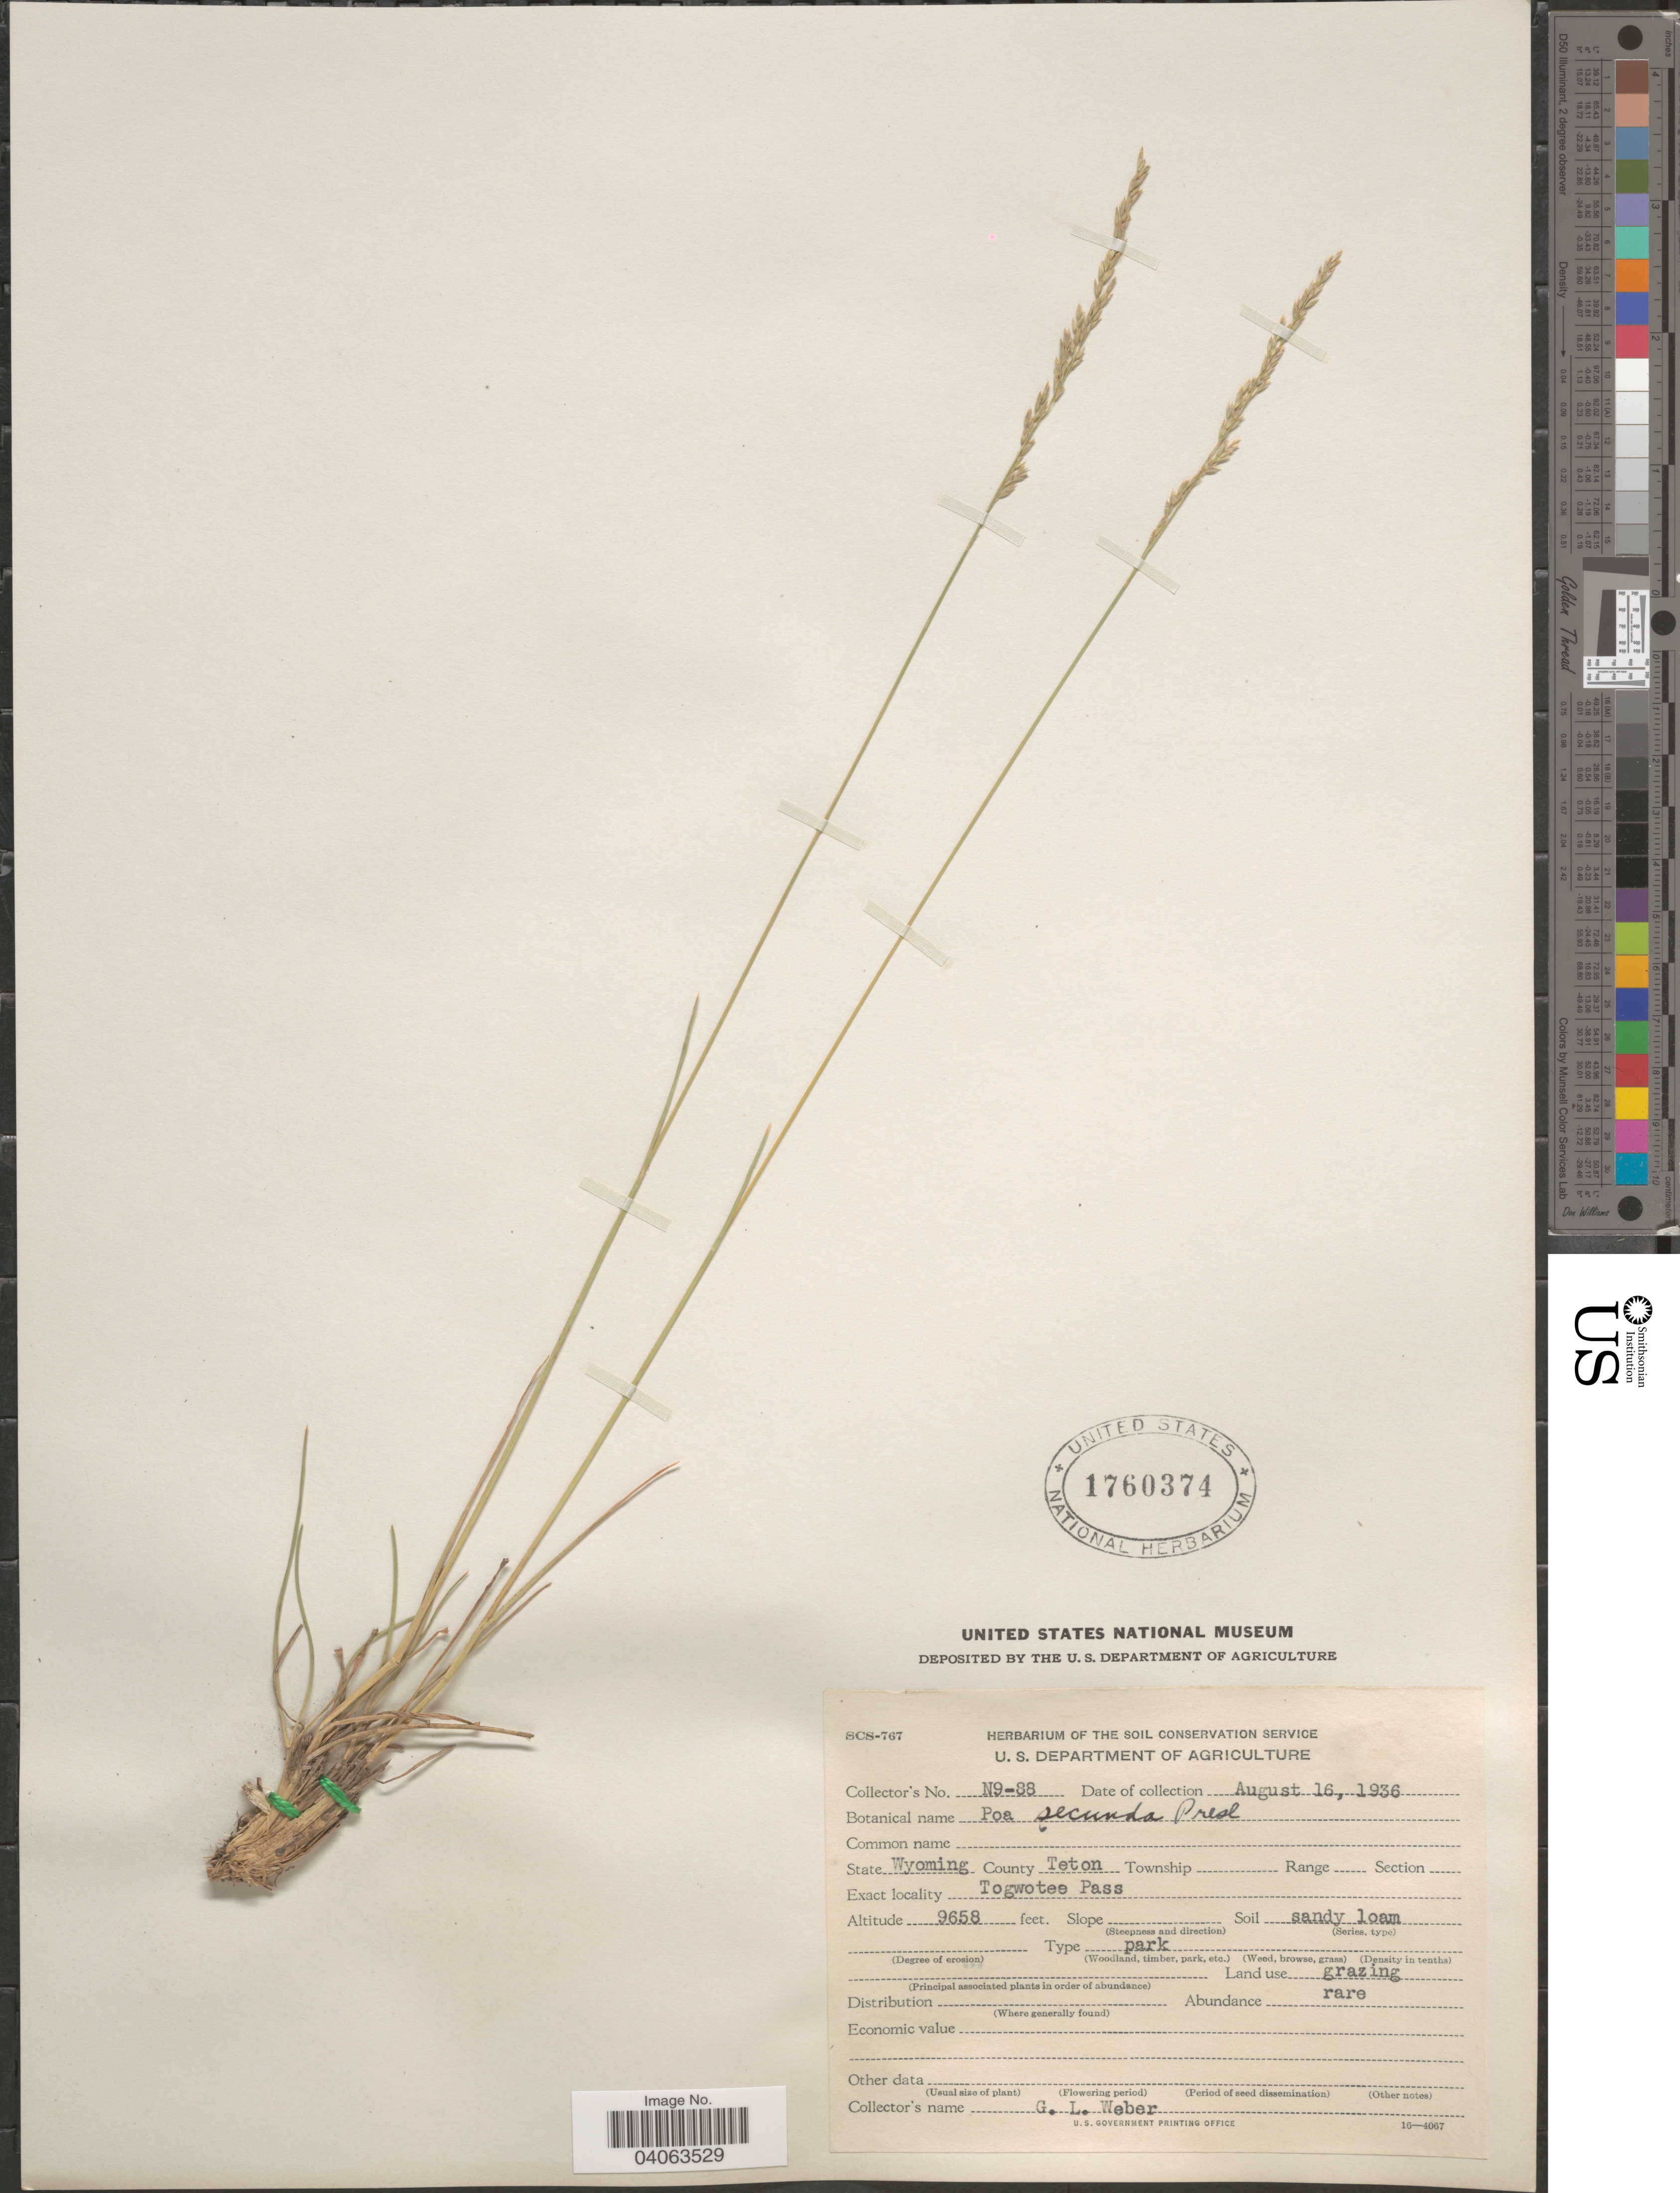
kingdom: Plantae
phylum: Tracheophyta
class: Liliopsida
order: Poales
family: Poaceae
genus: Poa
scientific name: Poa secunda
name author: J. Presl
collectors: G. Weber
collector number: N9-88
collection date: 1936-08-16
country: United States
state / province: Wyoming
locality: County Teton. Togwotee Pass.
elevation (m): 2944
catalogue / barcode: US 1760374